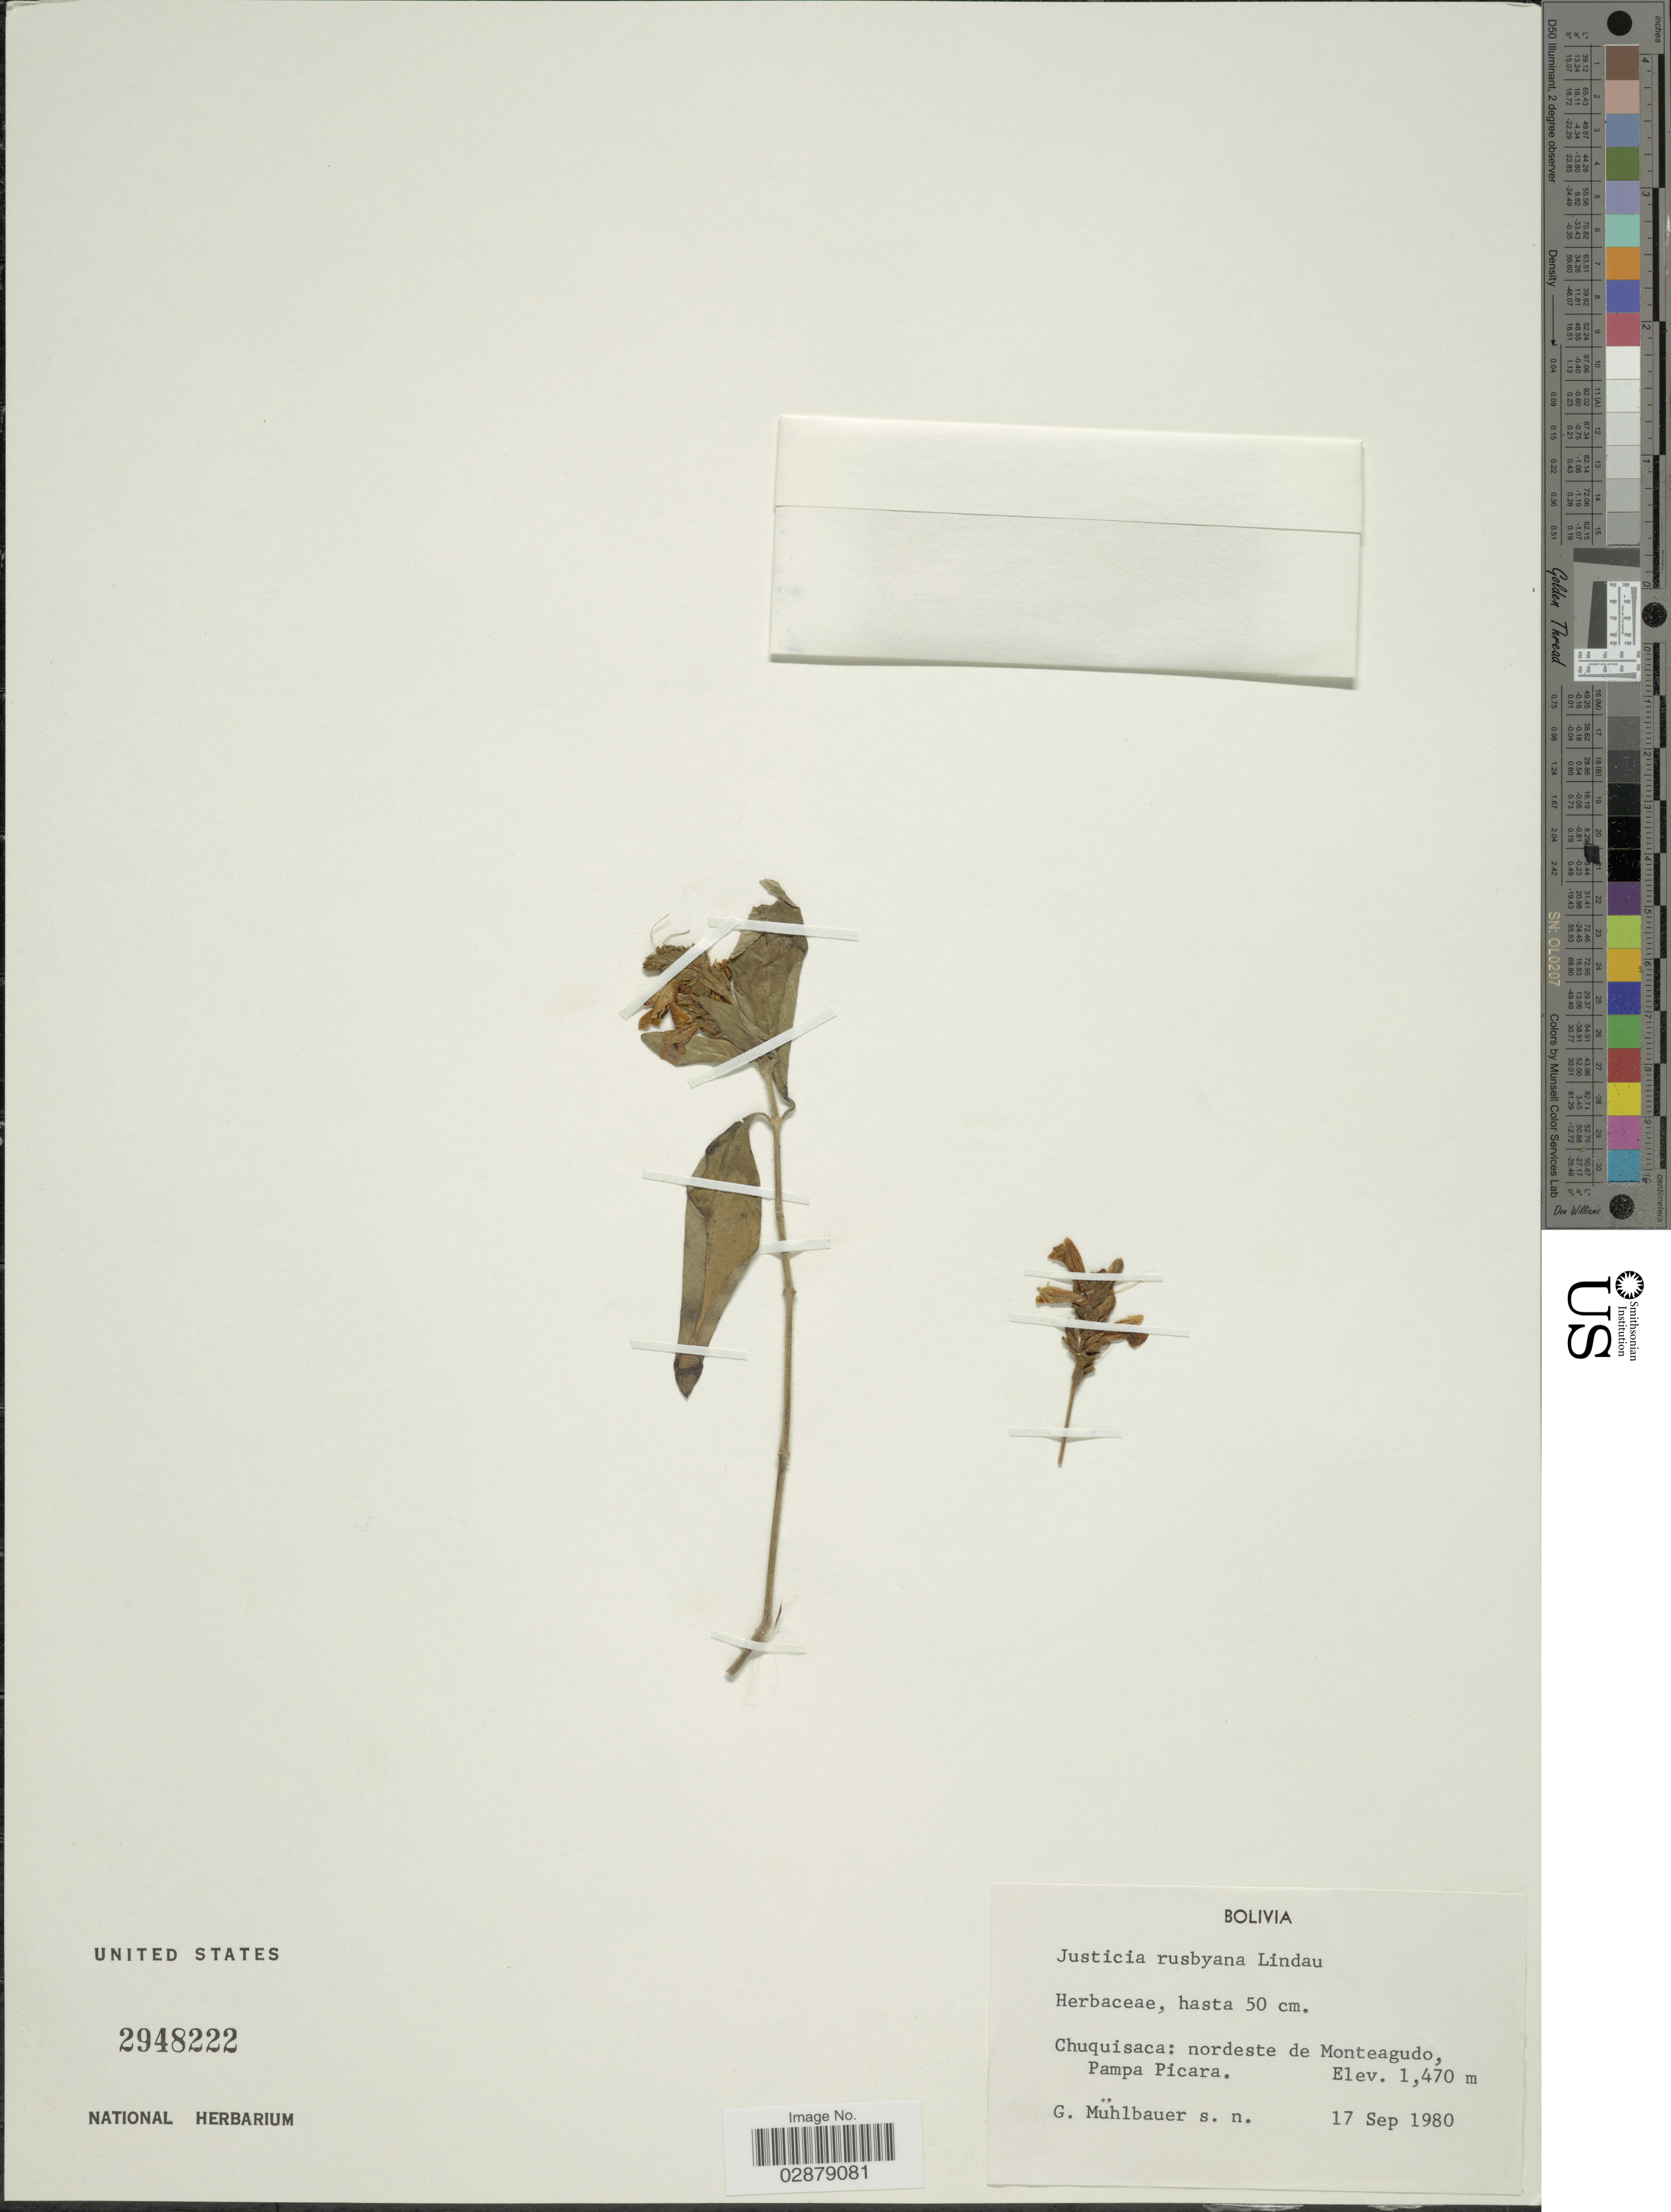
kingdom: Plantae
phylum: Tracheophyta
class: Magnoliopsida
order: Lamiales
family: Acanthaceae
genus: Justicia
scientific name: Justicia glutinosa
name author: (Bremek.) V.A.W. Graham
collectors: G. Muhlbauer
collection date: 1980-09-17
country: Bolivia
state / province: Chuquisaca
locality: Nordeste de Monteagudo, Pampa Picara.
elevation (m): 1470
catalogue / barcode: US 2948222